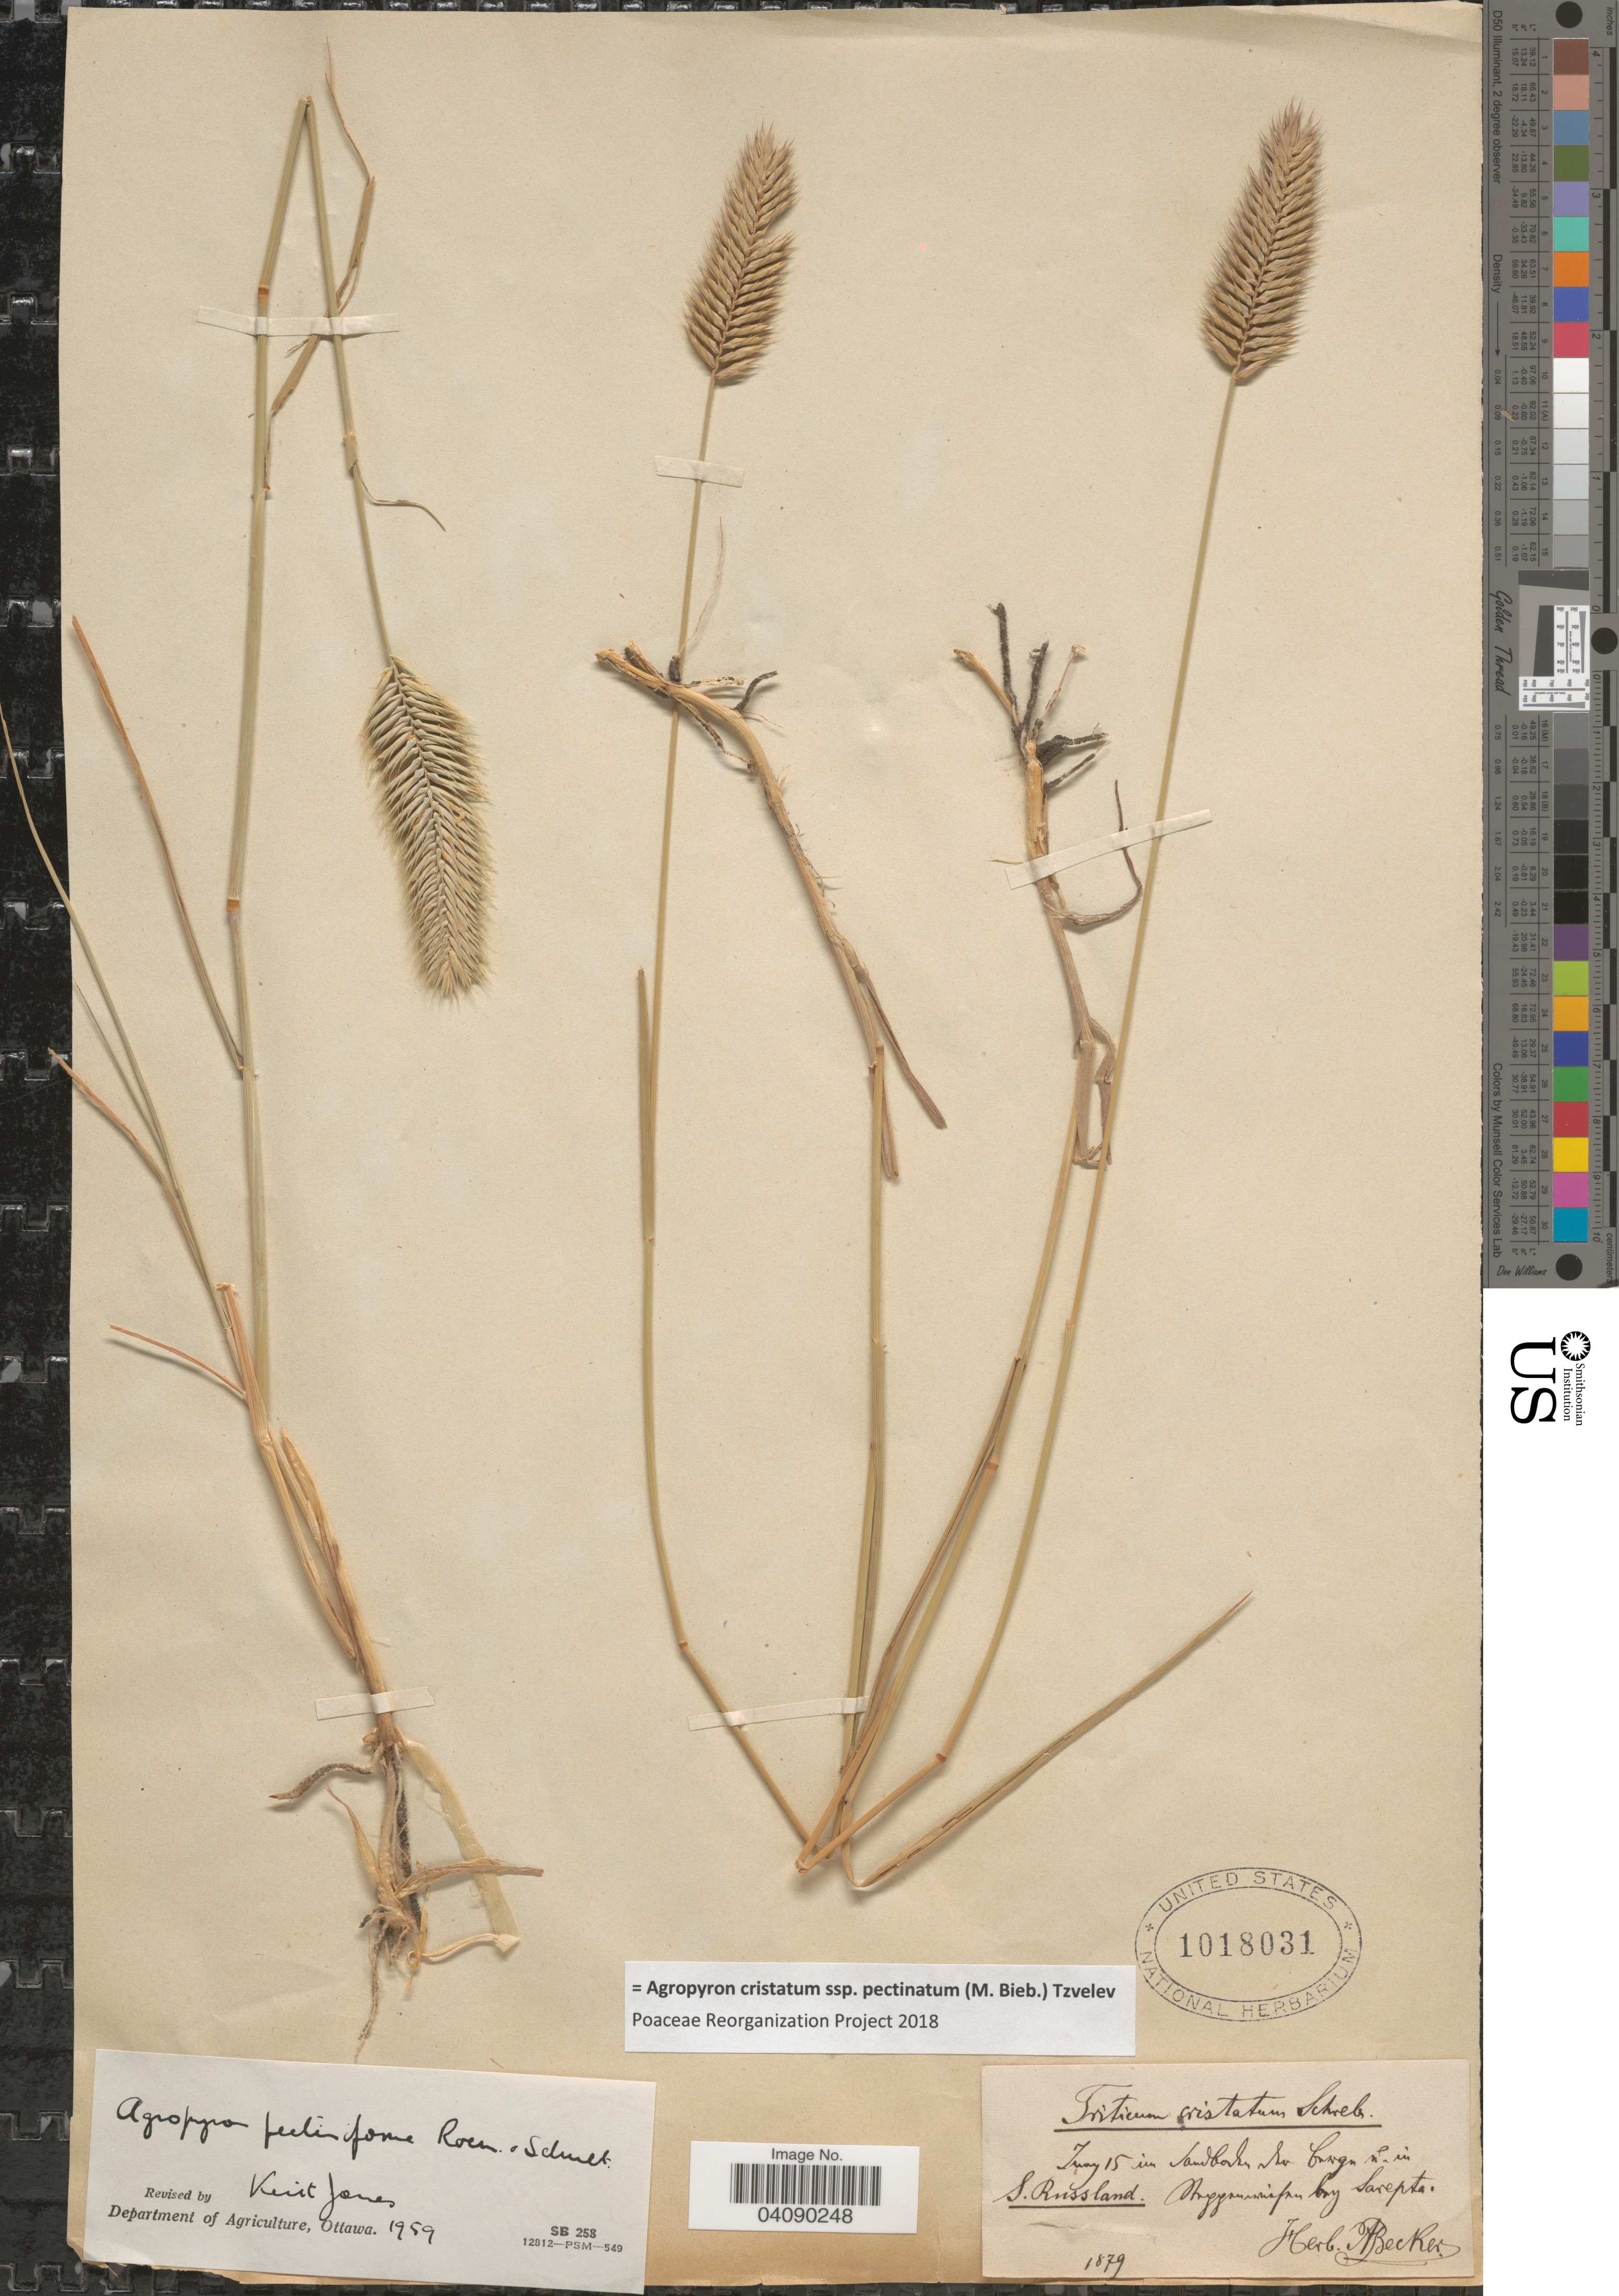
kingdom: Plantae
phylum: Tracheophyta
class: Liliopsida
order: Poales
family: Poaceae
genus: Agropyron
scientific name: Agropyron cristatum subsp. pectinatum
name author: (M. Bieb.) Tzvelev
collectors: Ex herb. A. Becker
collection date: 1879-06-15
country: Russian Federation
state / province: Volgograd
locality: Im Sandboden [illegible text] in S. Russland. [illegible text] bay Sarepta.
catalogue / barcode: US 1018031